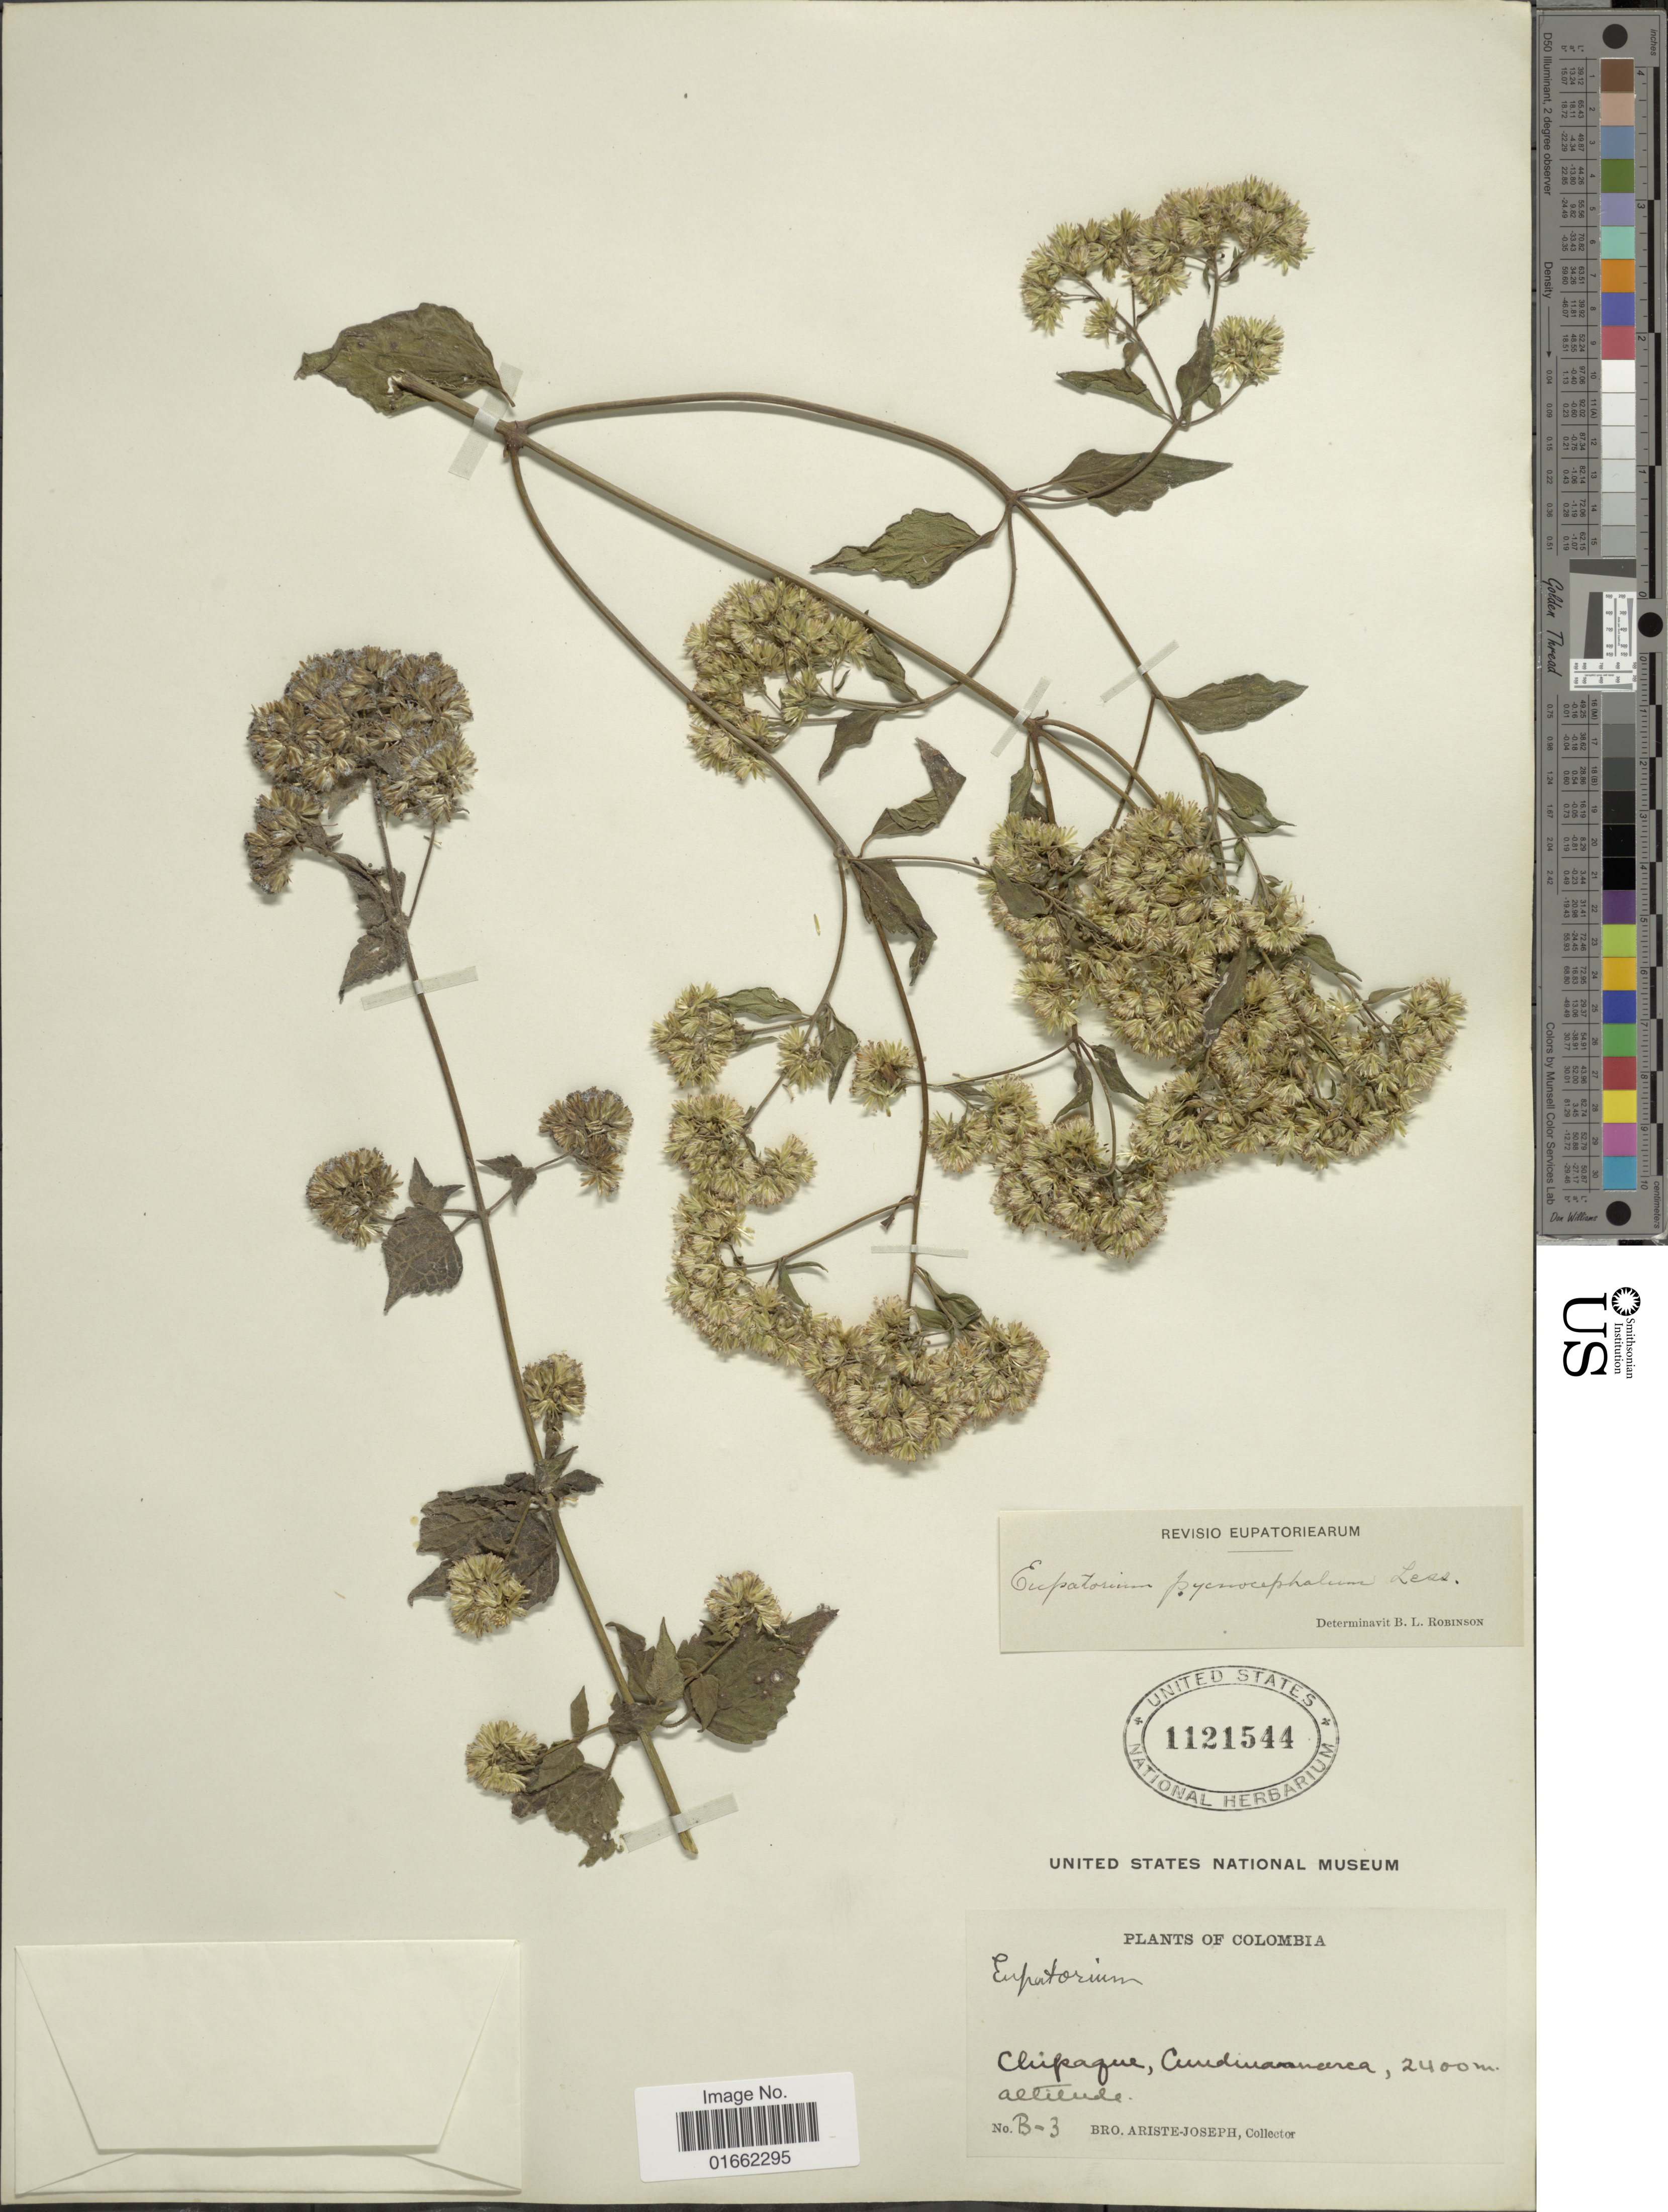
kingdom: Plantae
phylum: Tracheophyta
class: Magnoliopsida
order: Asterales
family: Asteraceae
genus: Fleischmannia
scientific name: Fleischmannia pratensis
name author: (Klatt) R.M. King & H. Rob.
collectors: Bro. Ariste-Joseph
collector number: B-3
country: Colombia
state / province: Cundinamarca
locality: Chipaque, Cundinamarca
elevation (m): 2400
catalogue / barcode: US 1121544